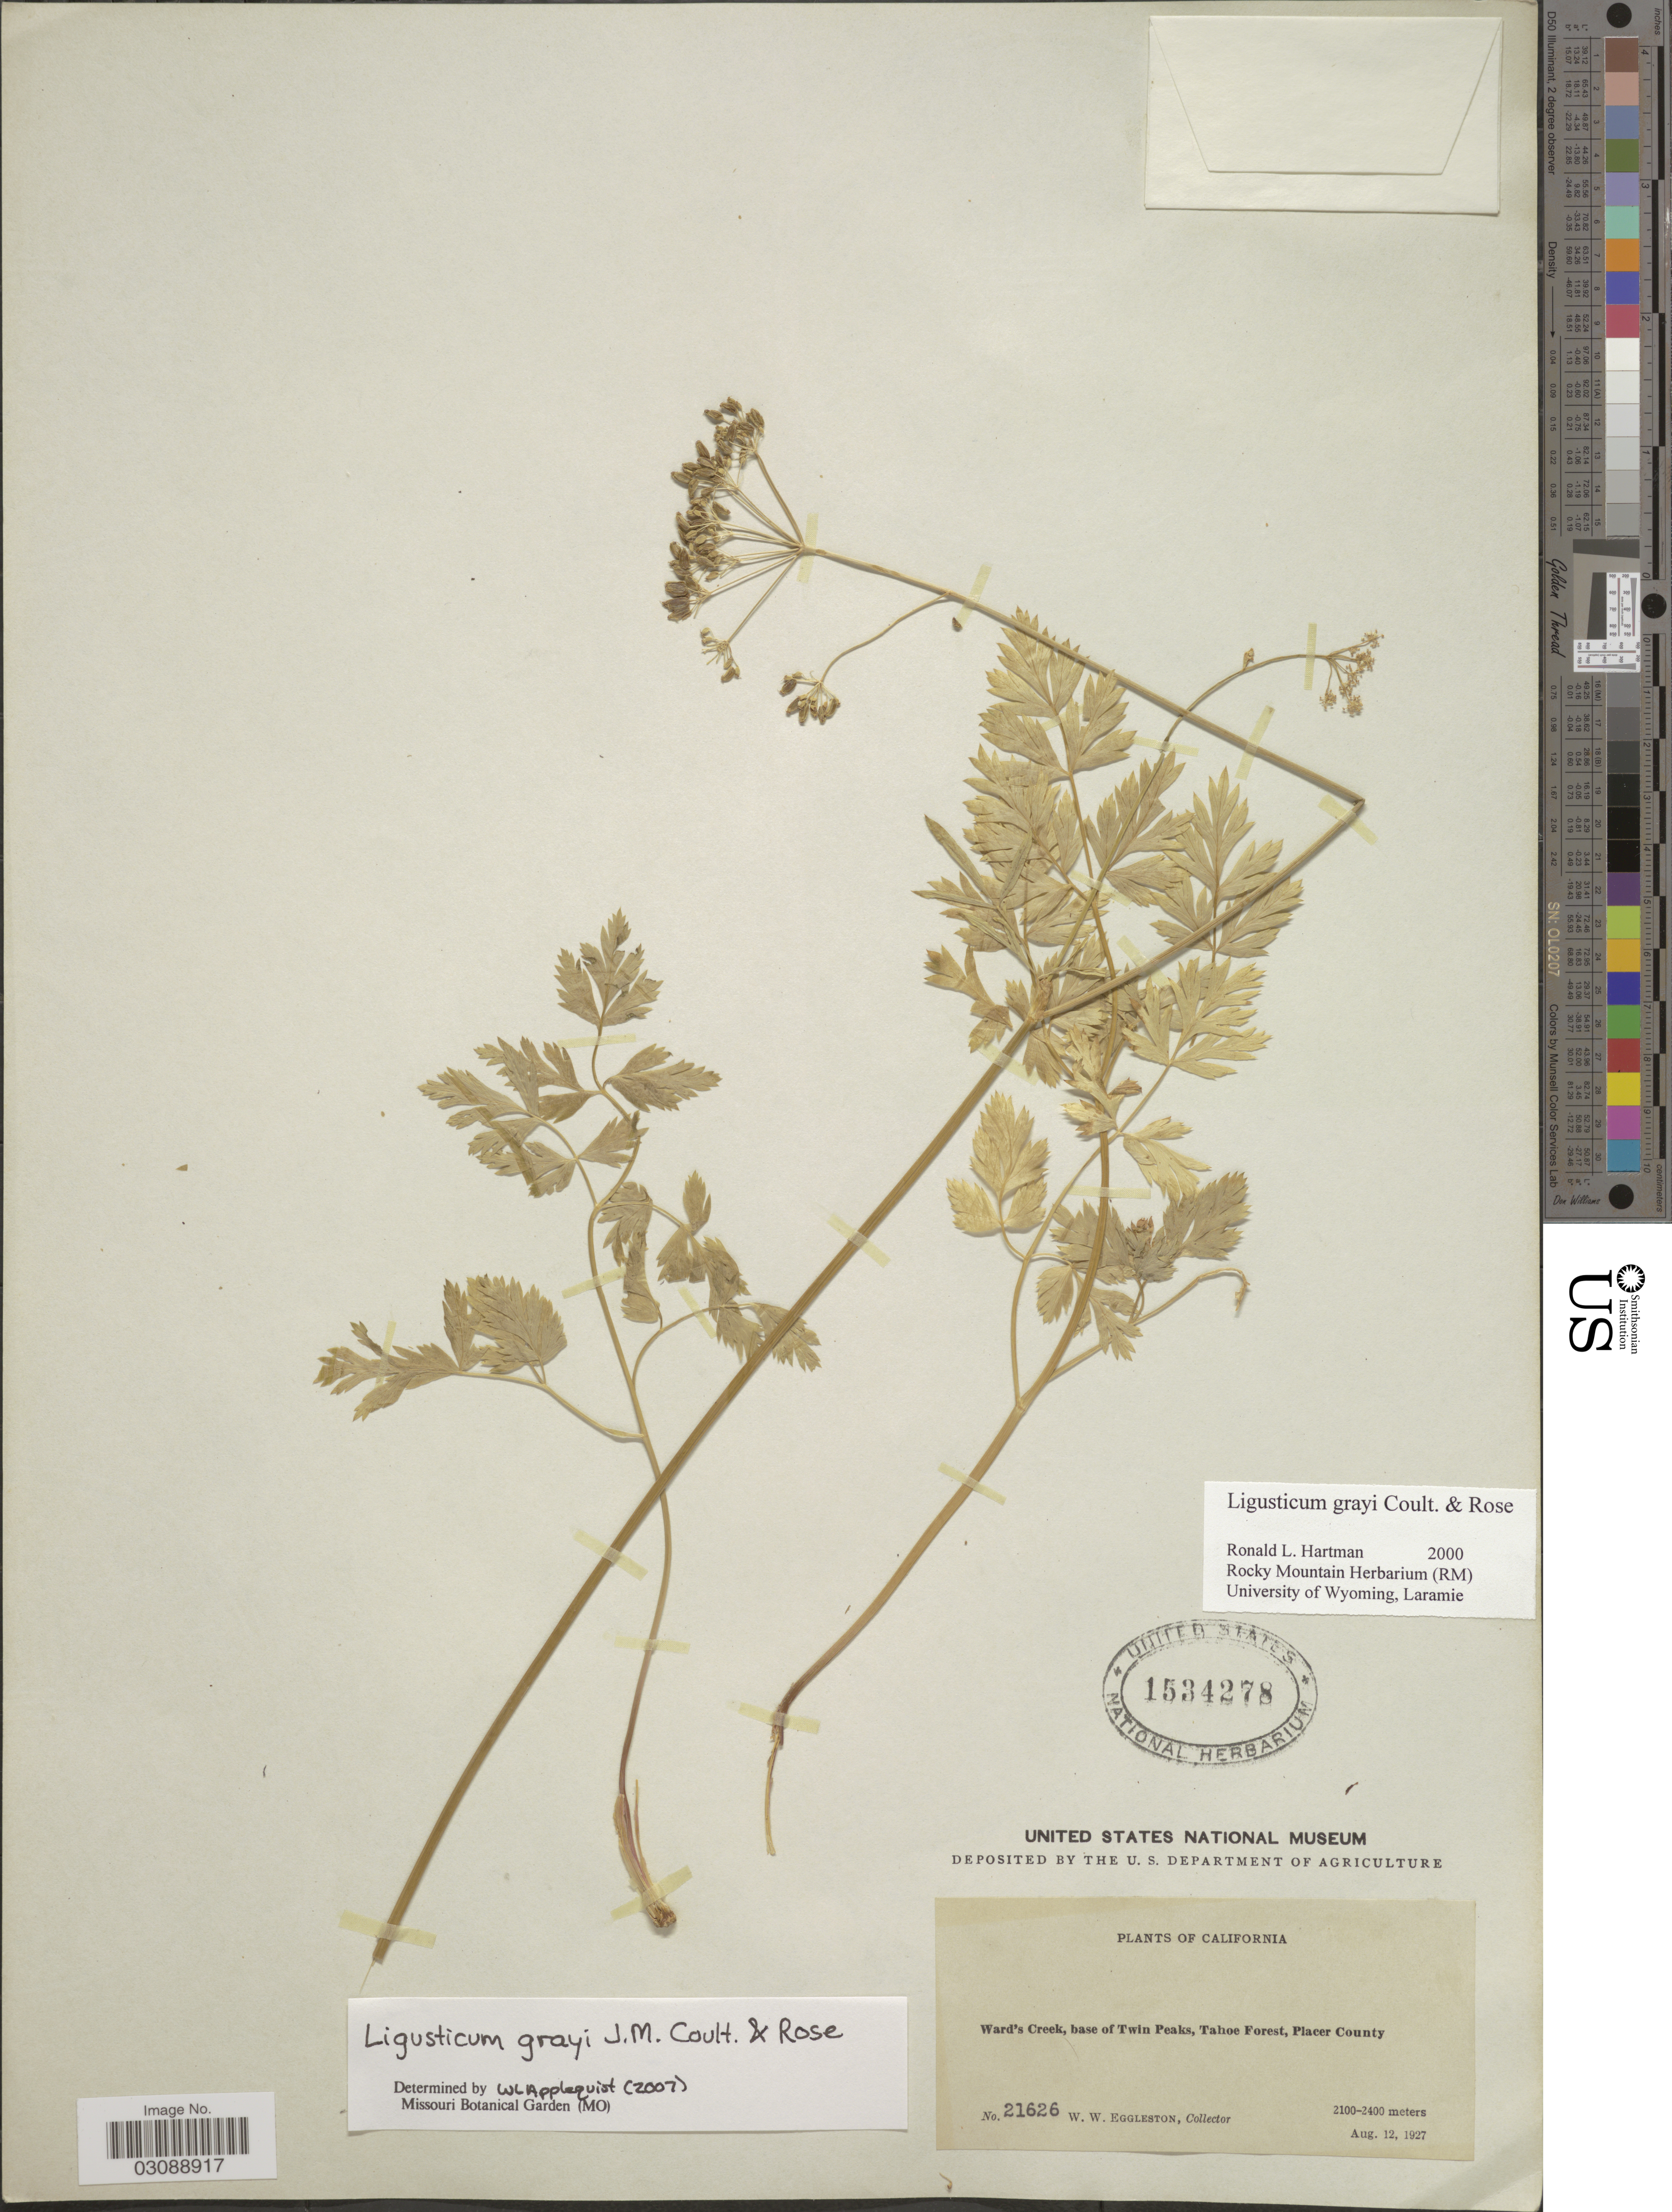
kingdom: Plantae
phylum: Tracheophyta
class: Magnoliopsida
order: Apiales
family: Apiaceae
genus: Ligusticum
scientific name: Ligusticum grayi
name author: J.M. Coult. & Rose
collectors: W. W. Eggleston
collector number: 21626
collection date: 1927-08-12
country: United States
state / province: California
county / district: Placer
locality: Ward's Creek, base of Twin Peaks, Tahoe Forest, Placer County.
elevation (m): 2100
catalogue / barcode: US 1534278